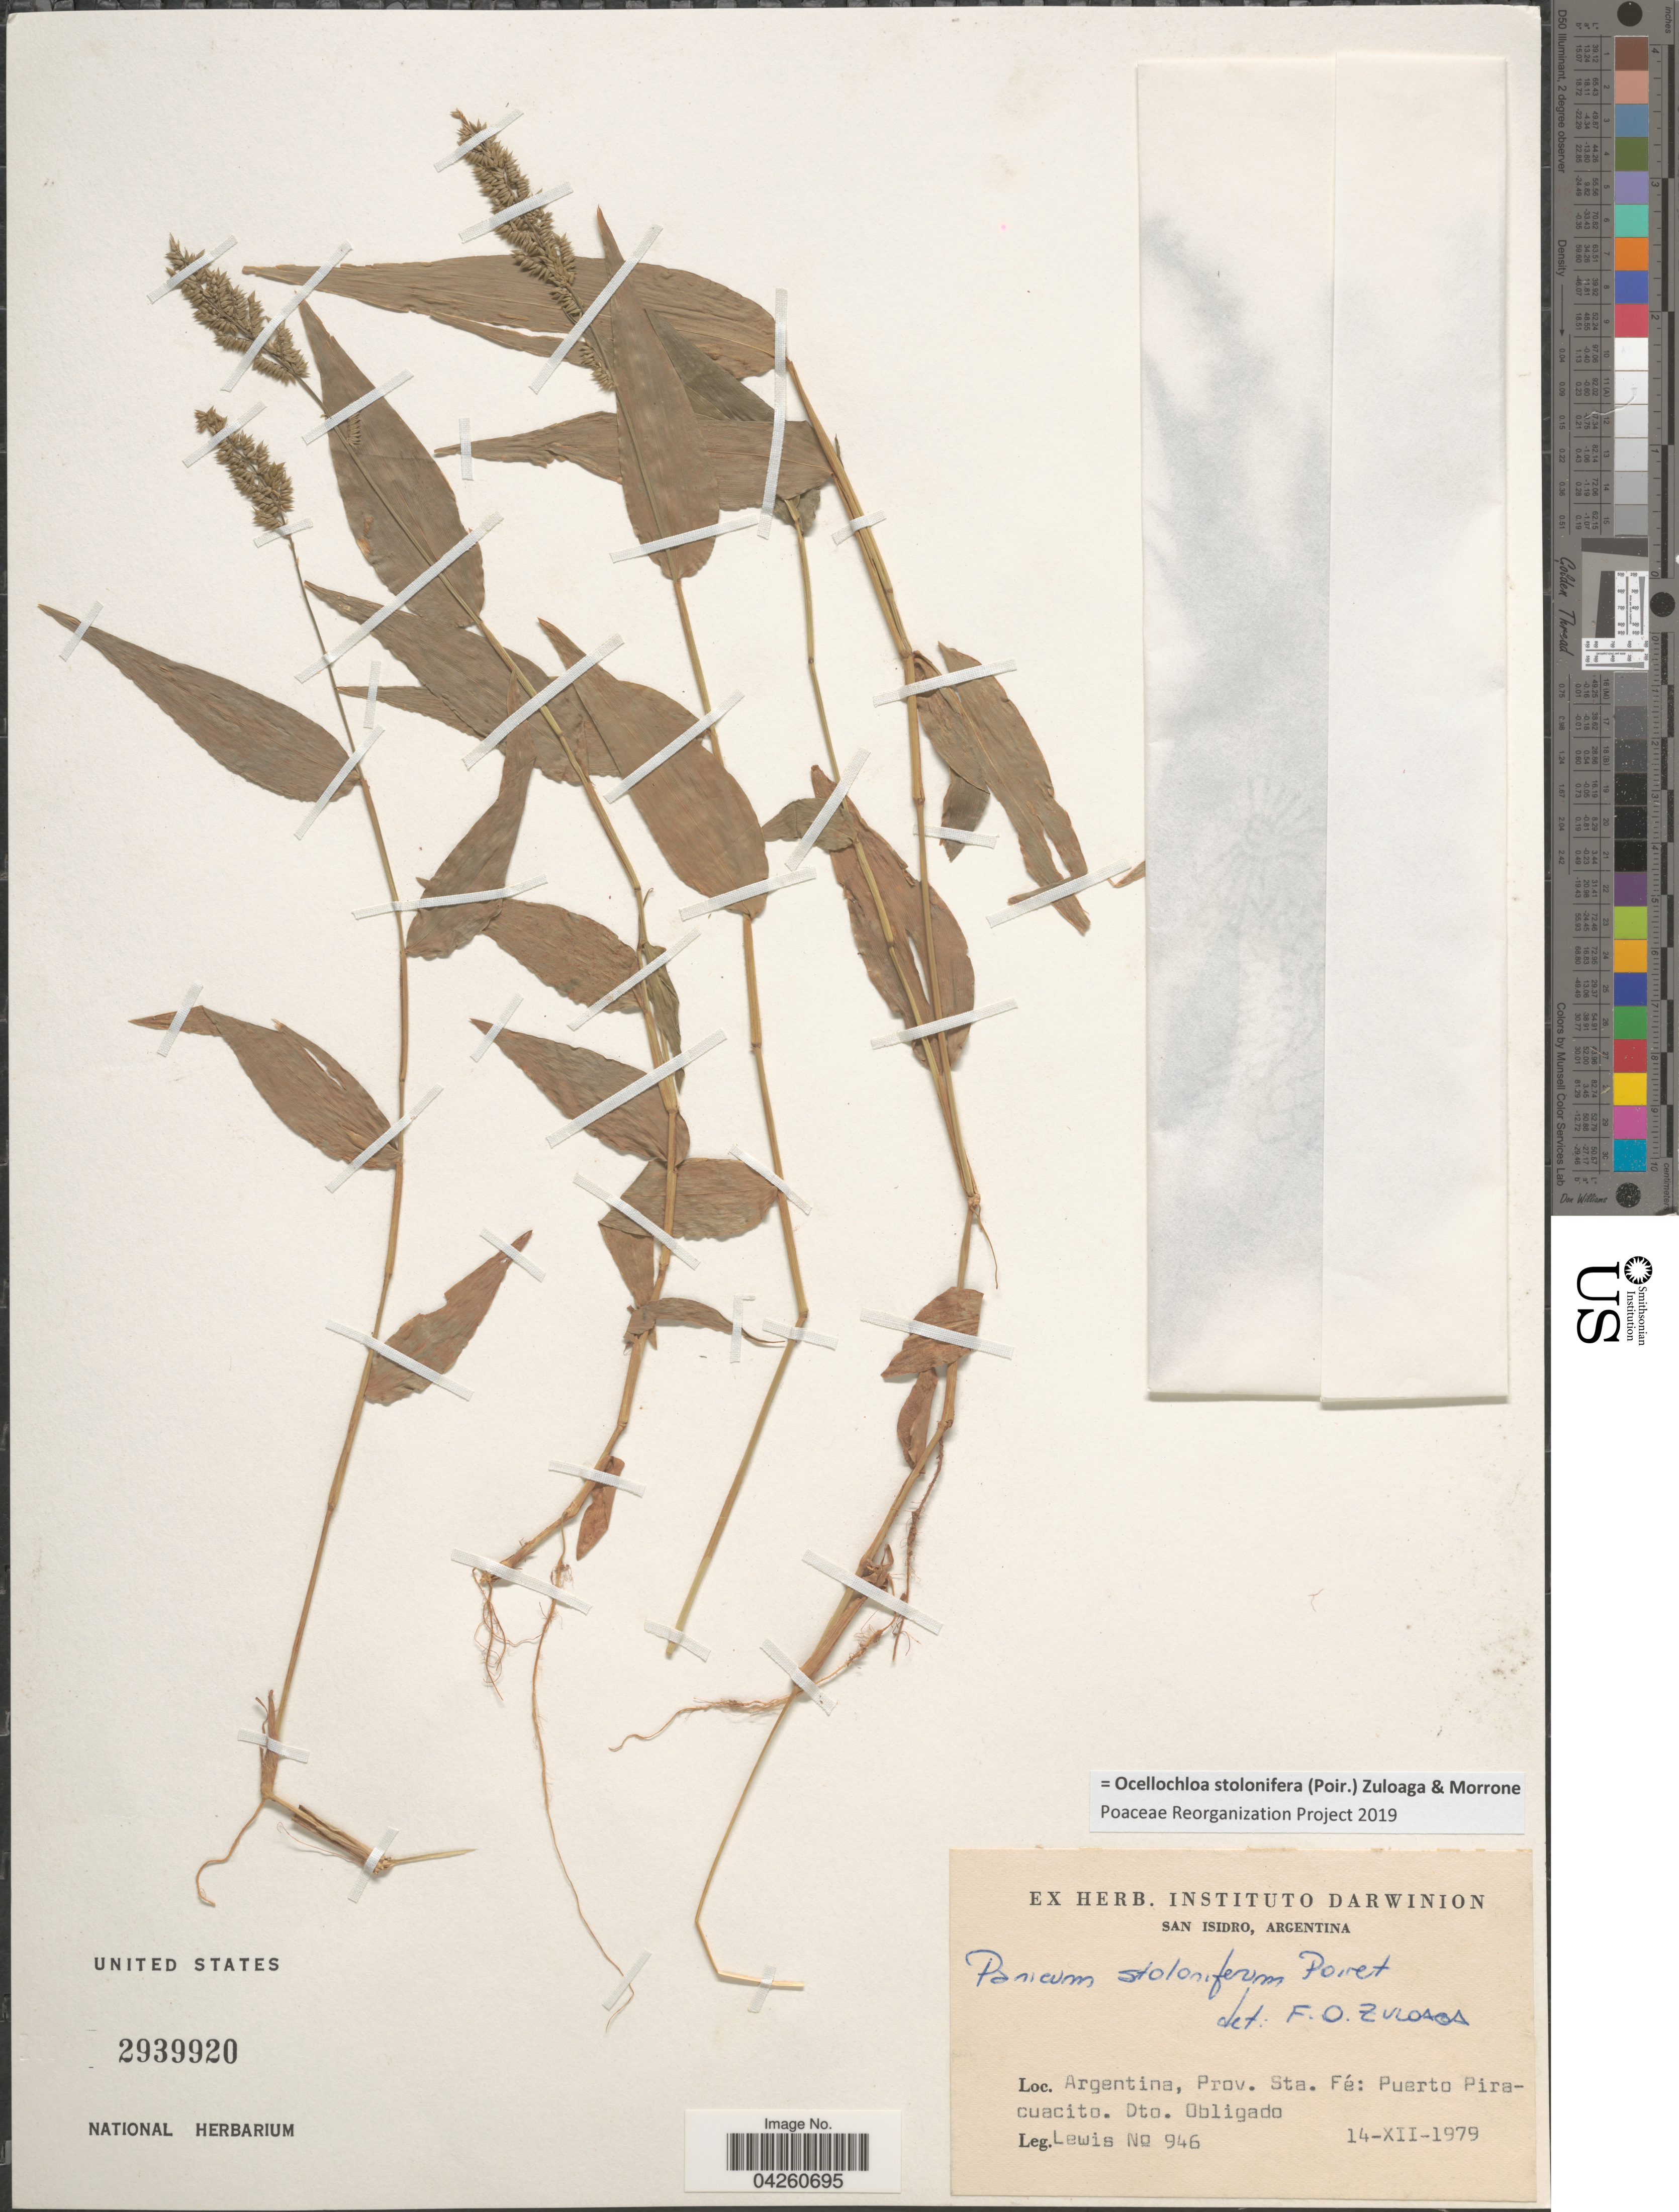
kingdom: Plantae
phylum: Tracheophyta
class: Liliopsida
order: Poales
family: Poaceae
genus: Ocellochloa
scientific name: Ocellochloa stolonifera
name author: (Poir.) Zuloaga & Morrone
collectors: -- Lewis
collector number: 946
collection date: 1979-12-14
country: Argentina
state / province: Santa Fe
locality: Puerto Piracuacito. Dto. Obligado.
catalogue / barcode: US 2939920